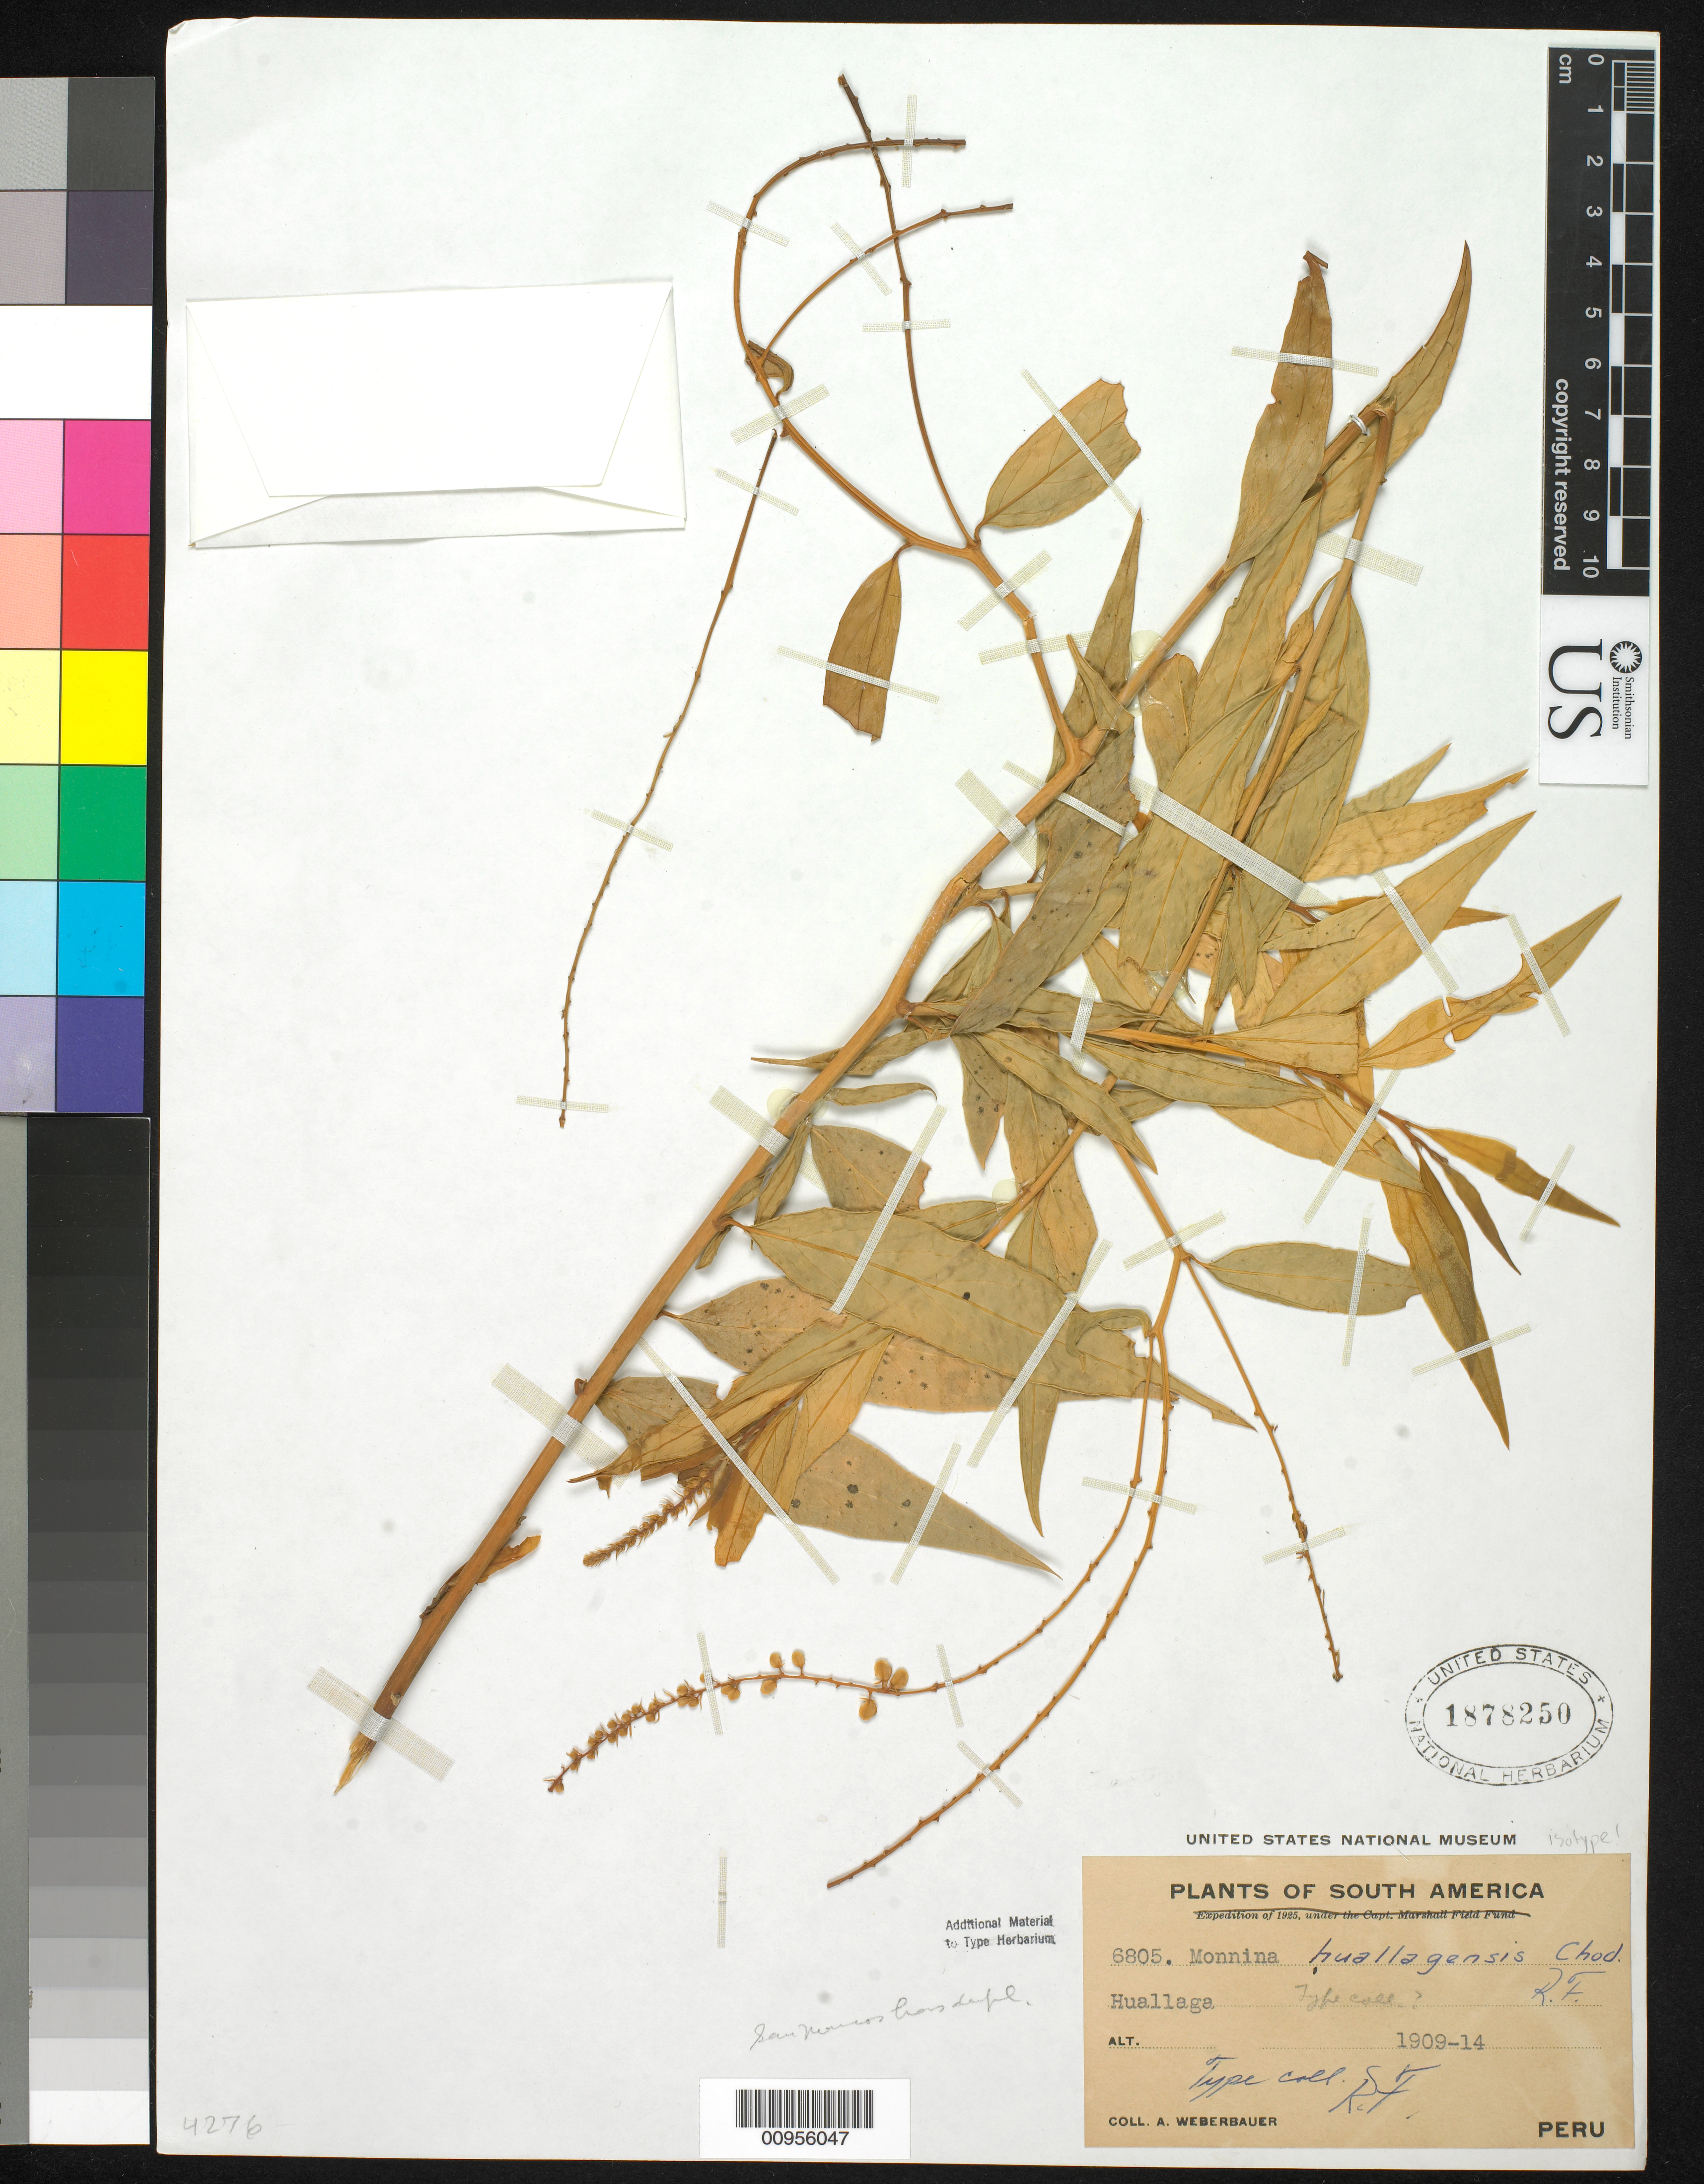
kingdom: Plantae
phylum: Tracheophyta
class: Magnoliopsida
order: Fabales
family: Polygalaceae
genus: Monnina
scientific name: Monnina huallagensis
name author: Chodat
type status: Isolectotype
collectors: A. Weberbauer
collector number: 6805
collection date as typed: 1909 to -- --- 1914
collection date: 1909/1914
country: Peru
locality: Huallaga.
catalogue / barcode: US 1878250